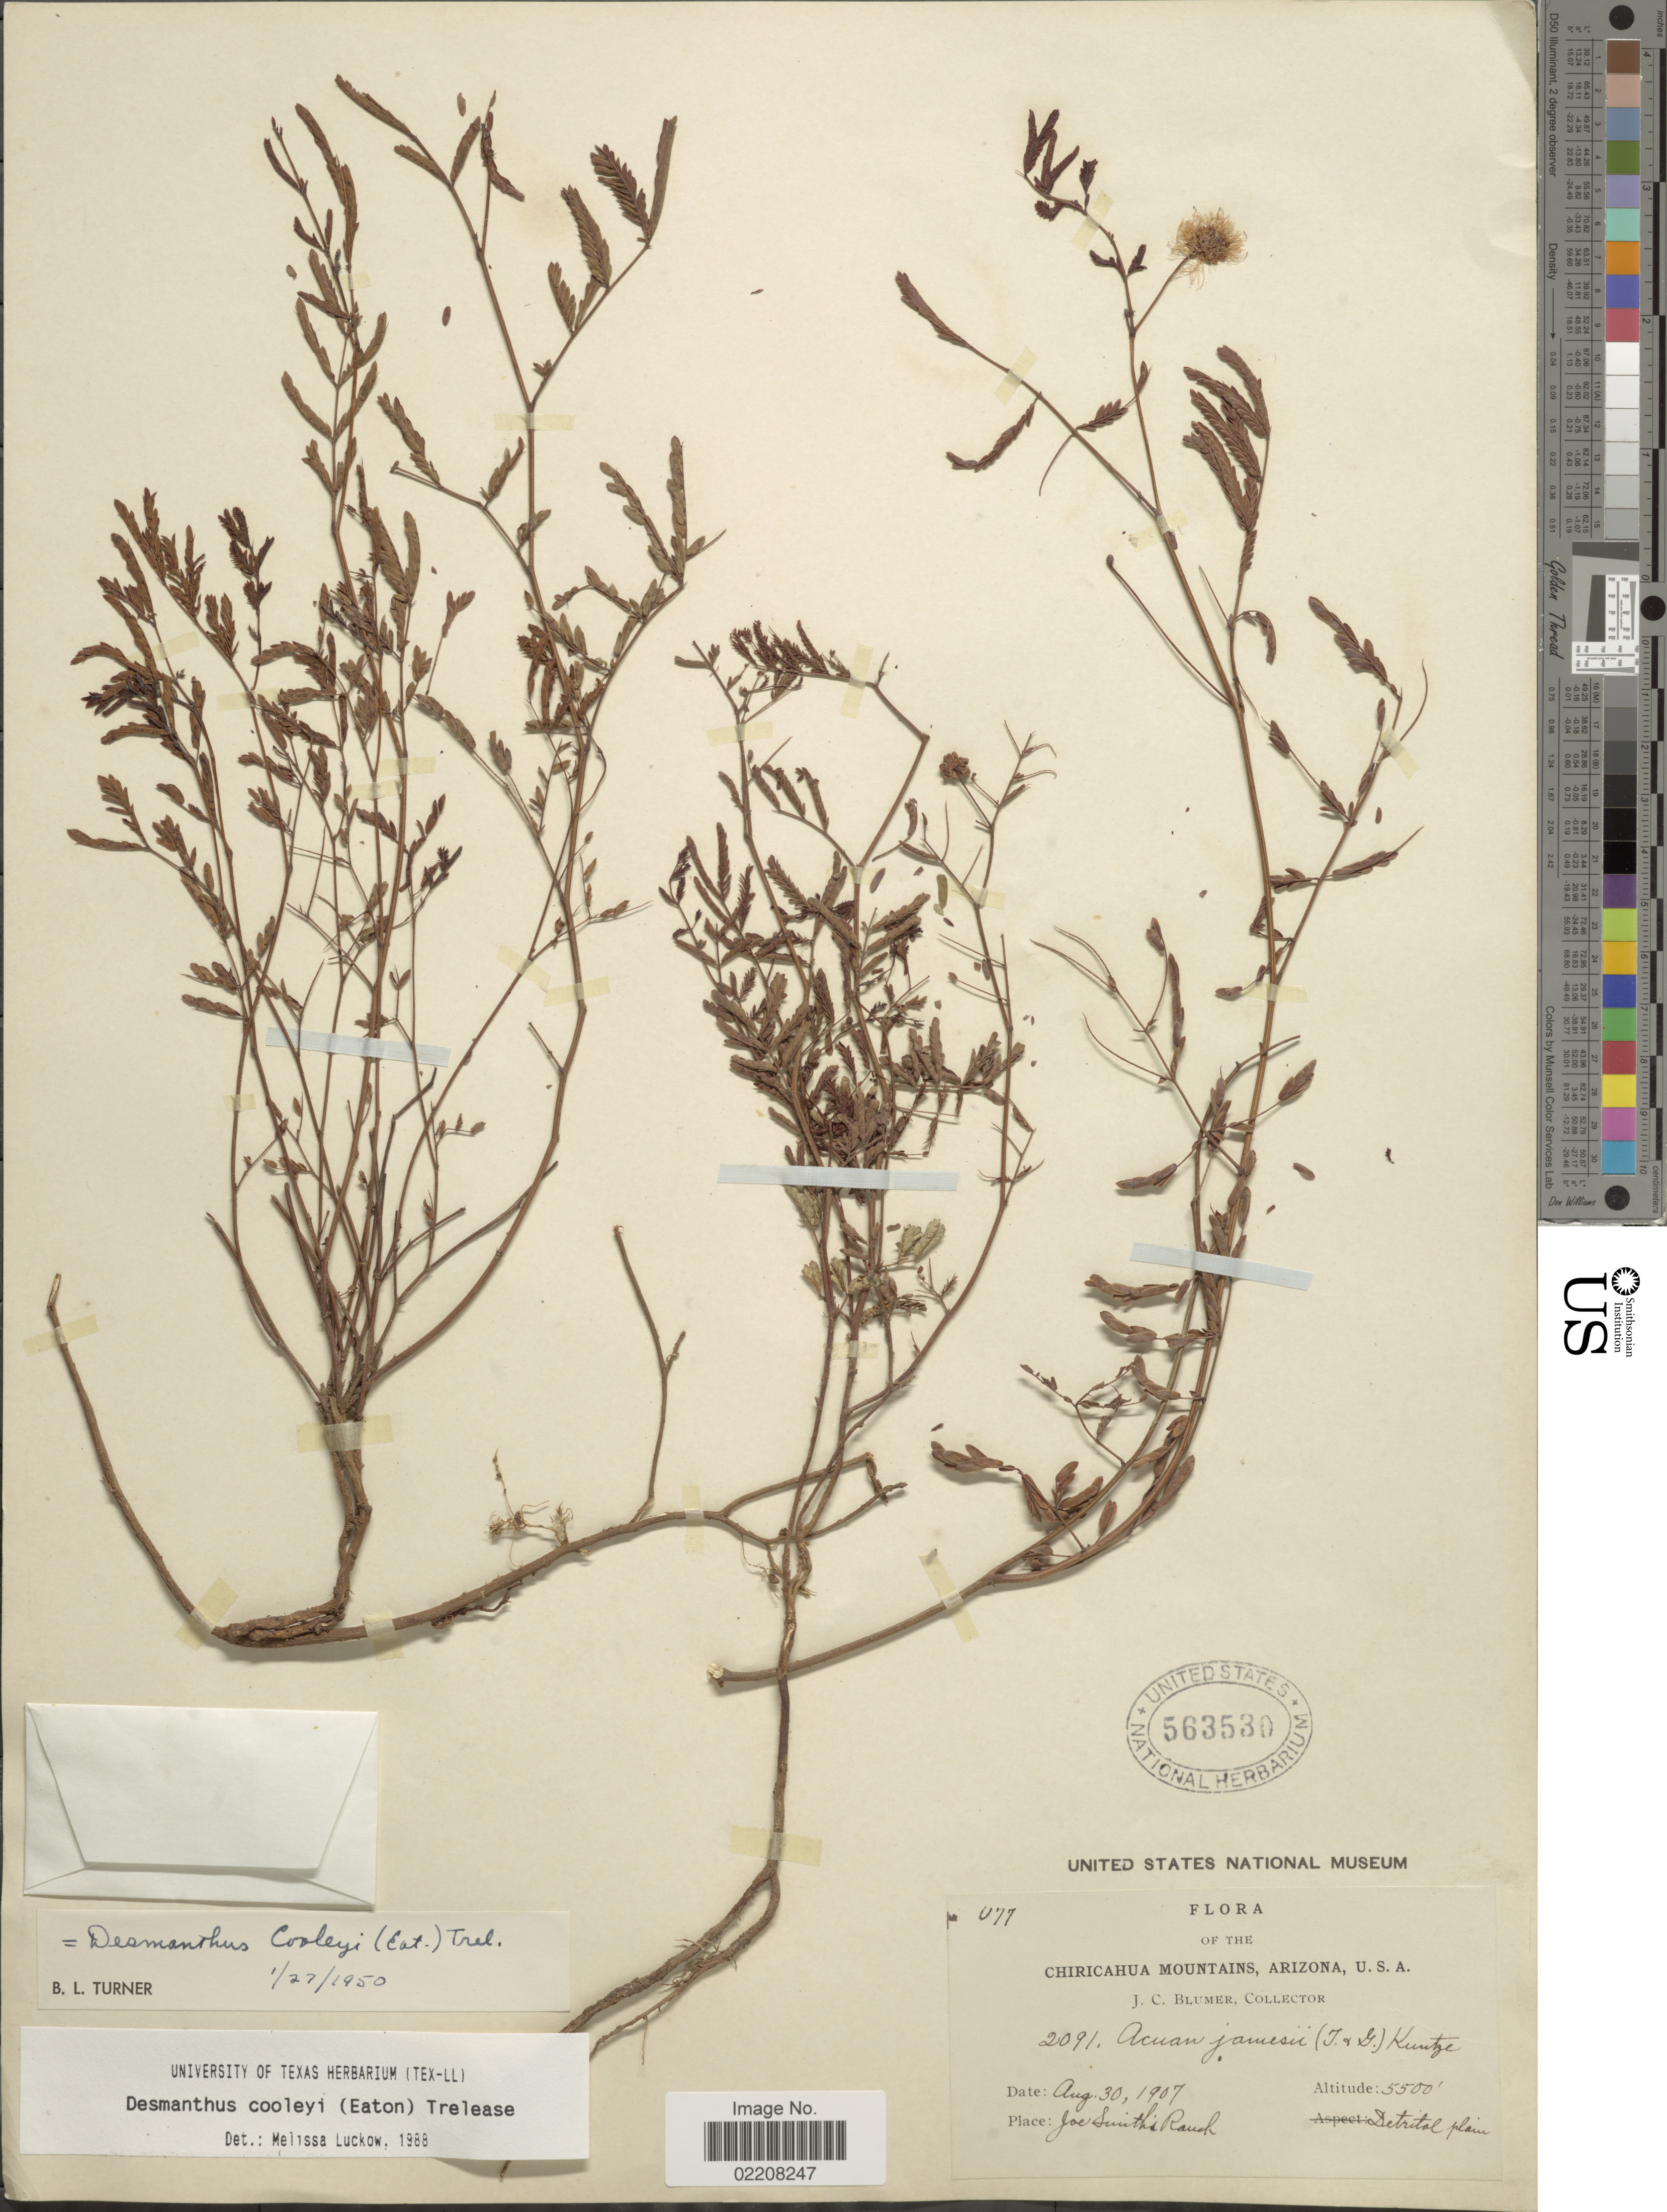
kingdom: Plantae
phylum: Tracheophyta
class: Magnoliopsida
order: Fabales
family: Fabaceae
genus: Desmanthus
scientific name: Desmanthus cooleyi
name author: (Eaton) Trel.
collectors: J. C. Blumer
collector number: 2091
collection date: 1907-08-30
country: United States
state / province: Arizona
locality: Chiricahua Mountains. Joe Smith's Ranch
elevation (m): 1676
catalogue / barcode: US 563530